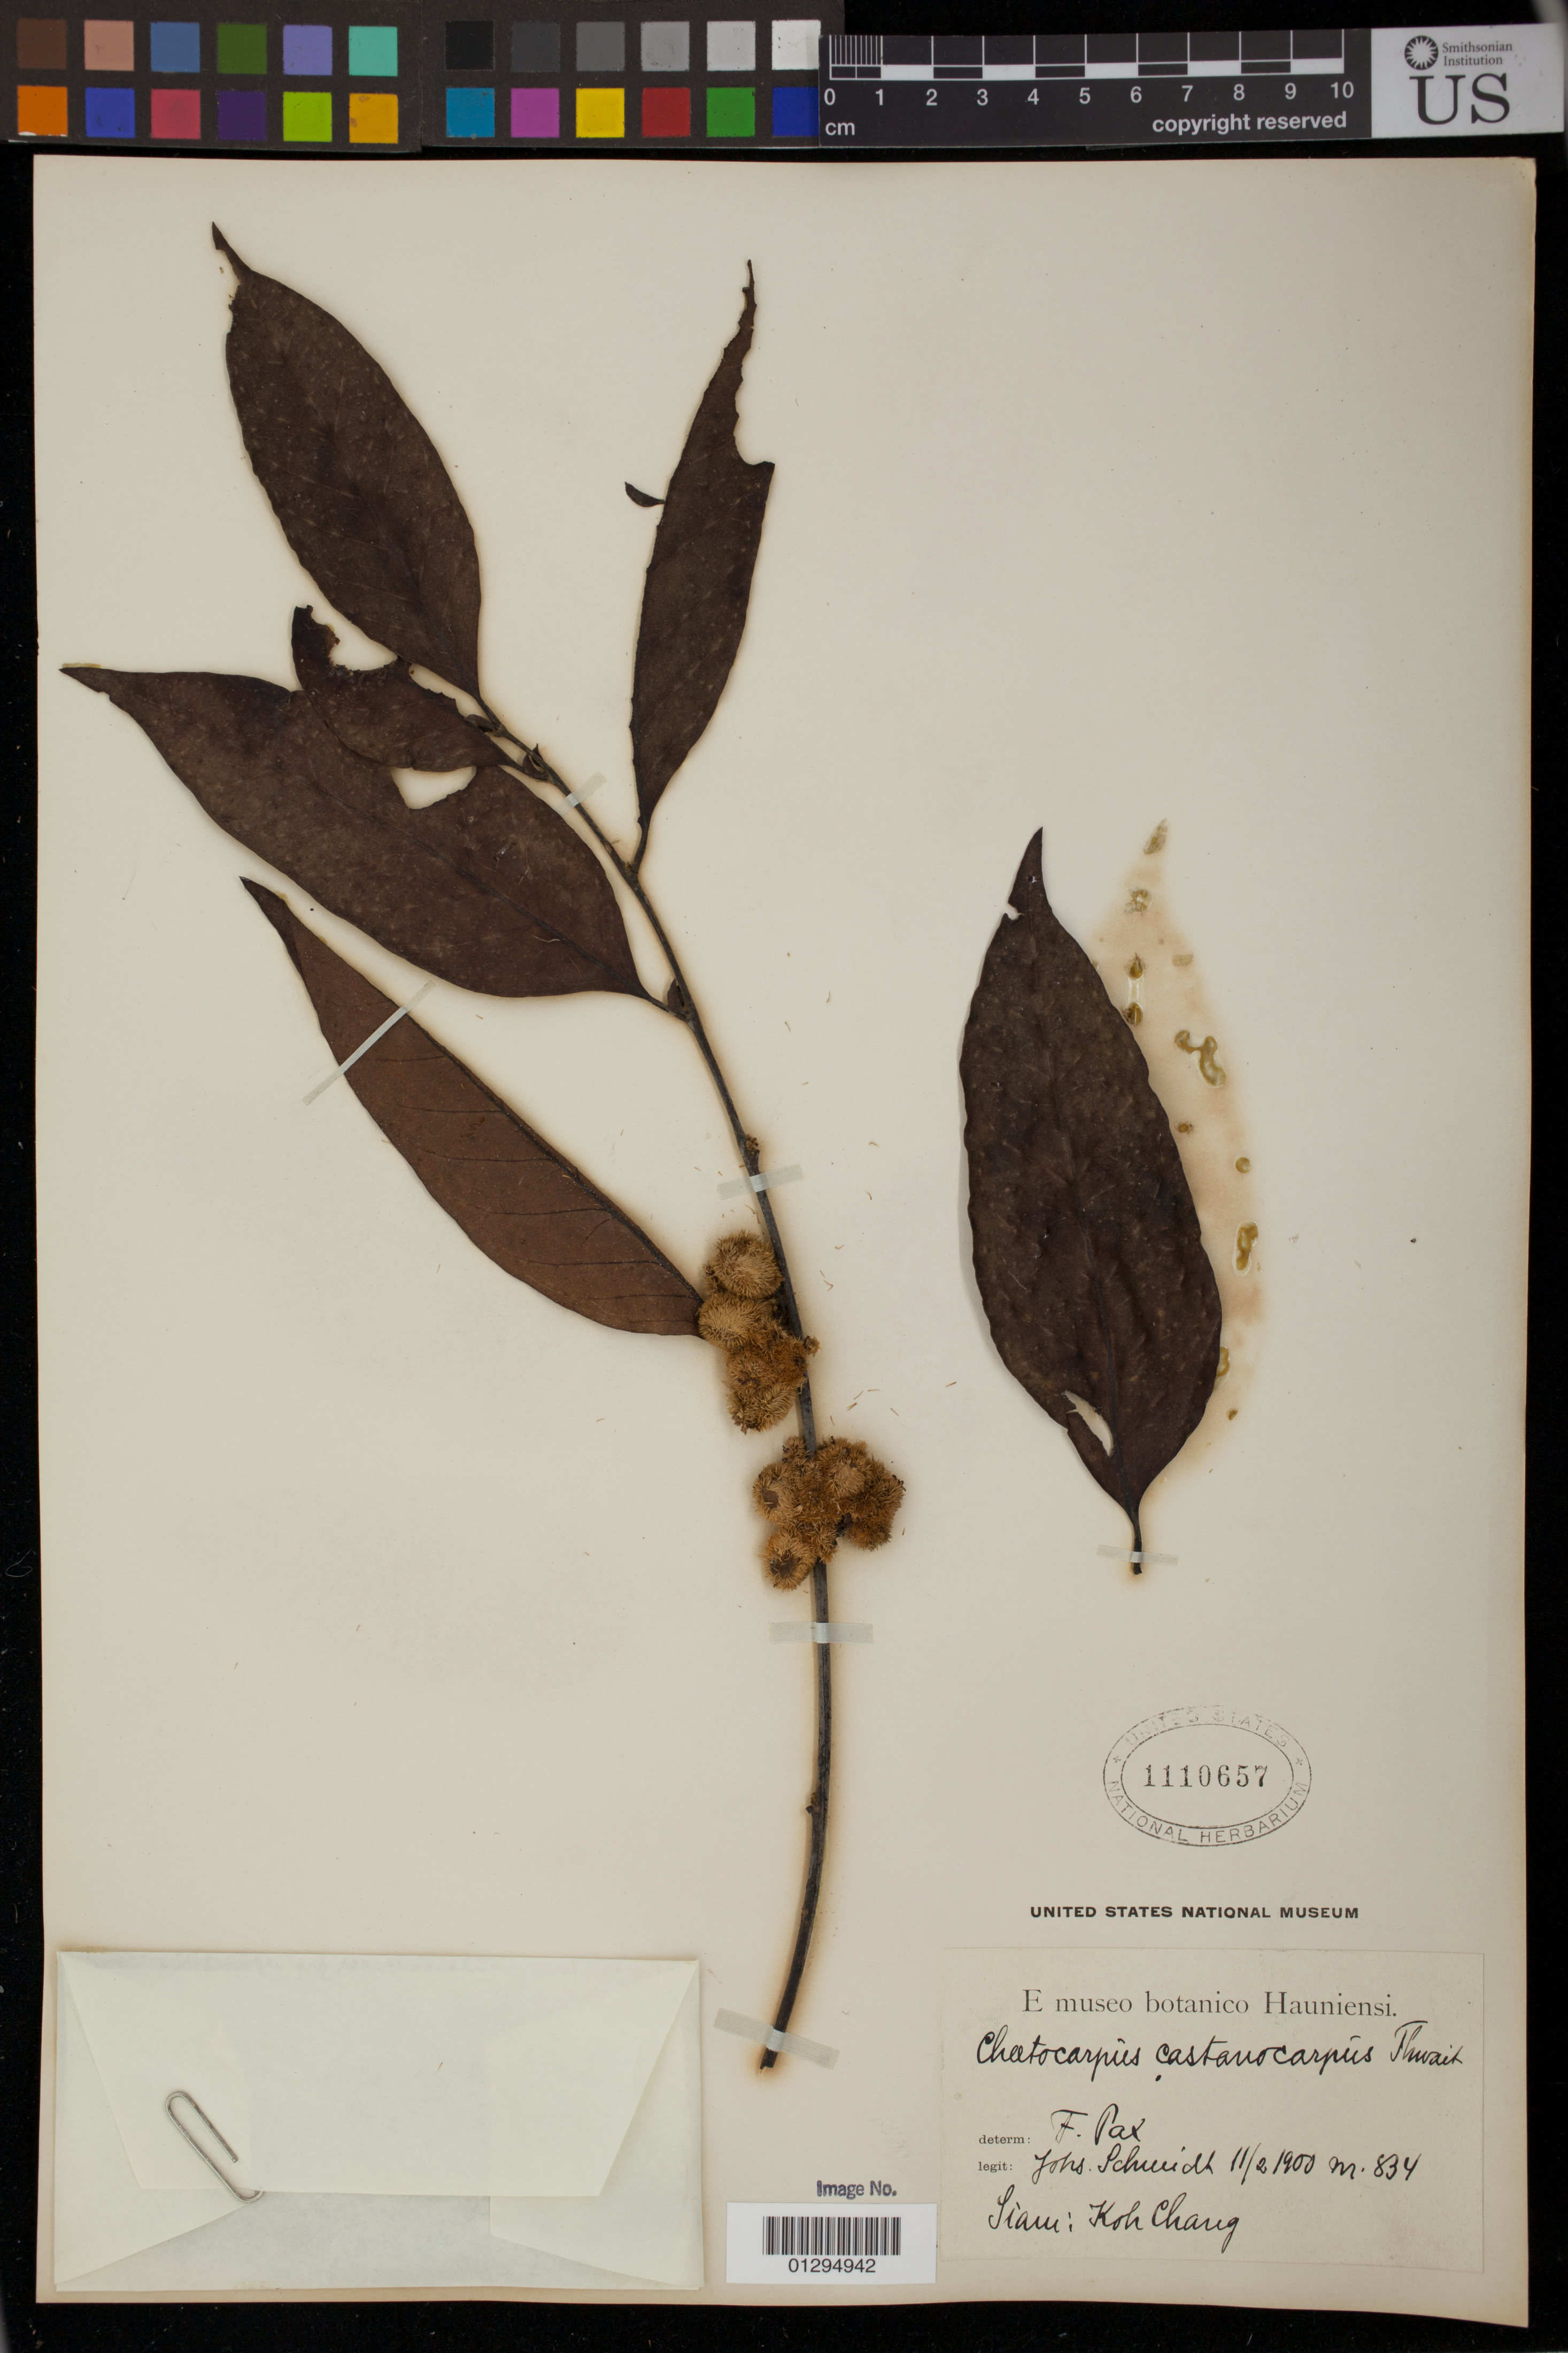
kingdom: Plantae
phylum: Tracheophyta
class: Magnoliopsida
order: Malpighiales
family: Peraceae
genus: Chaetocarpus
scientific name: Chaetocarpus castanocarpus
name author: (Roxb.) Thwaites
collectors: J. Schmidt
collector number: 834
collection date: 1900-02-11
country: Thailand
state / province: Trat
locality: Siam: Koh Chang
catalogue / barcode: US 1110657